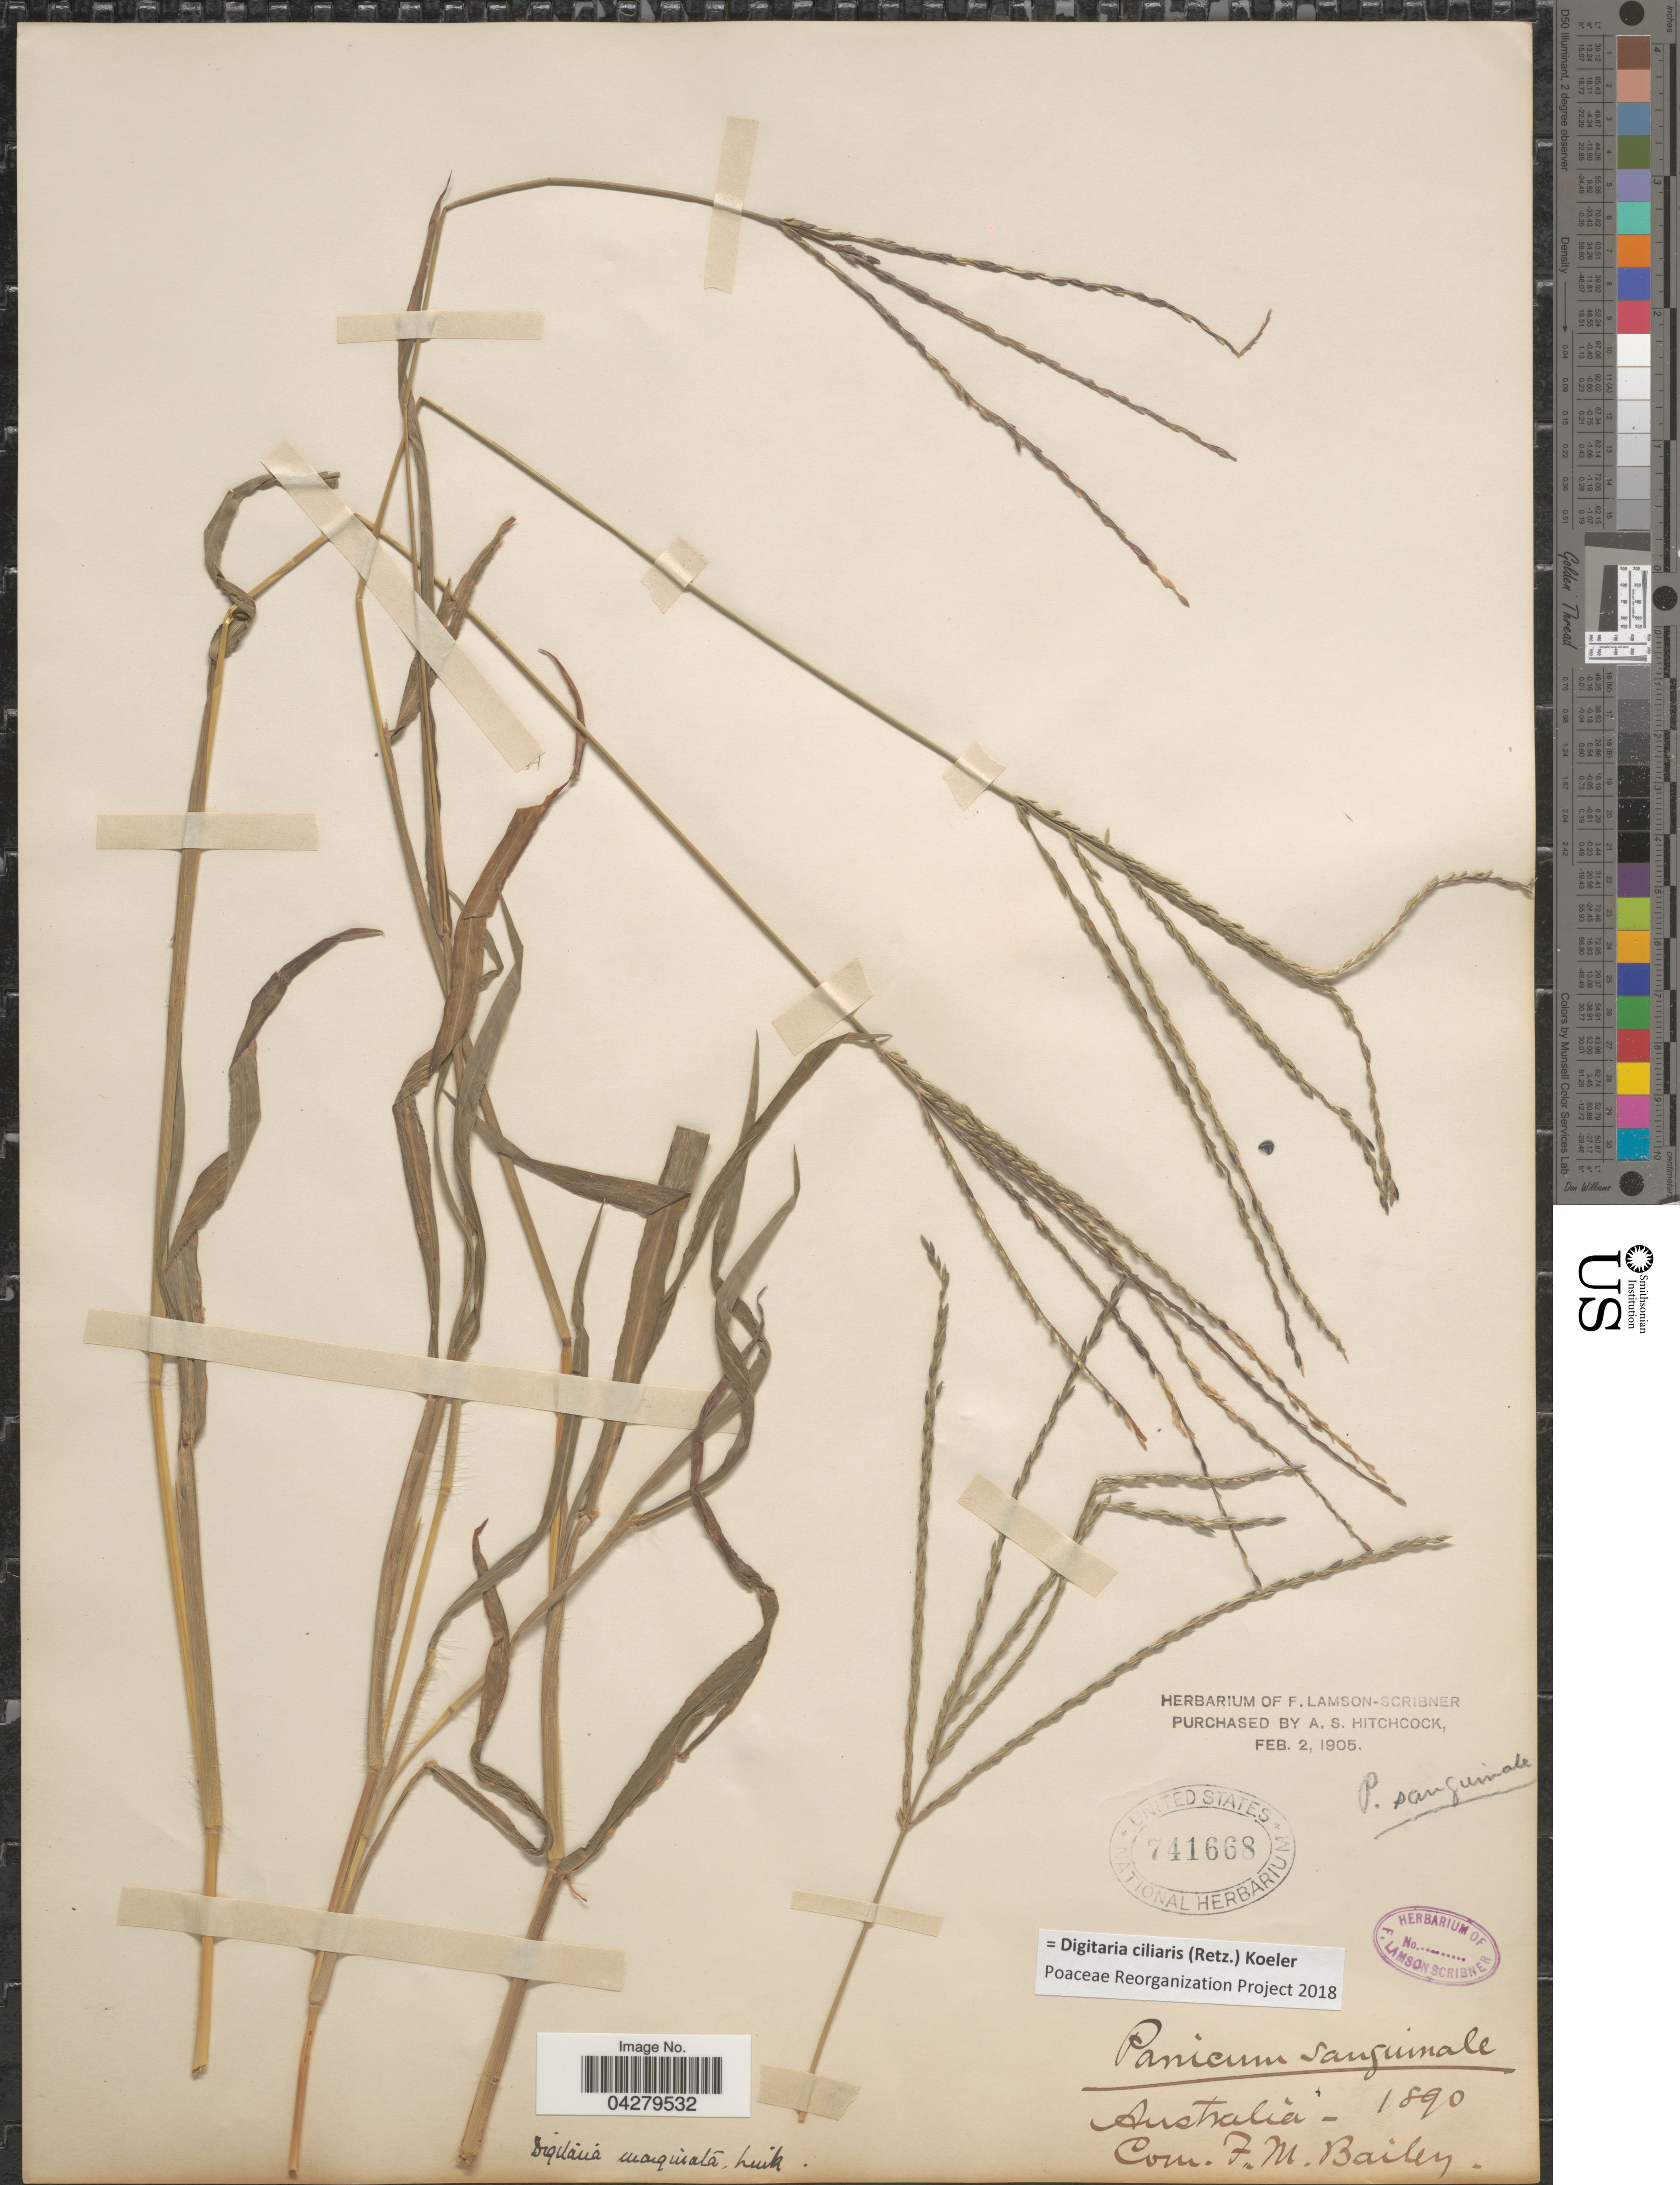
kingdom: Plantae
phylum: Tracheophyta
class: Liliopsida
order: Poales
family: Poaceae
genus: Digitaria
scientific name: Digitaria brownii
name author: (Roem. & Schult.) Hughes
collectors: ex herb. F. Lamson Scribner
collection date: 1890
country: Australia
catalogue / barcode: US 741668